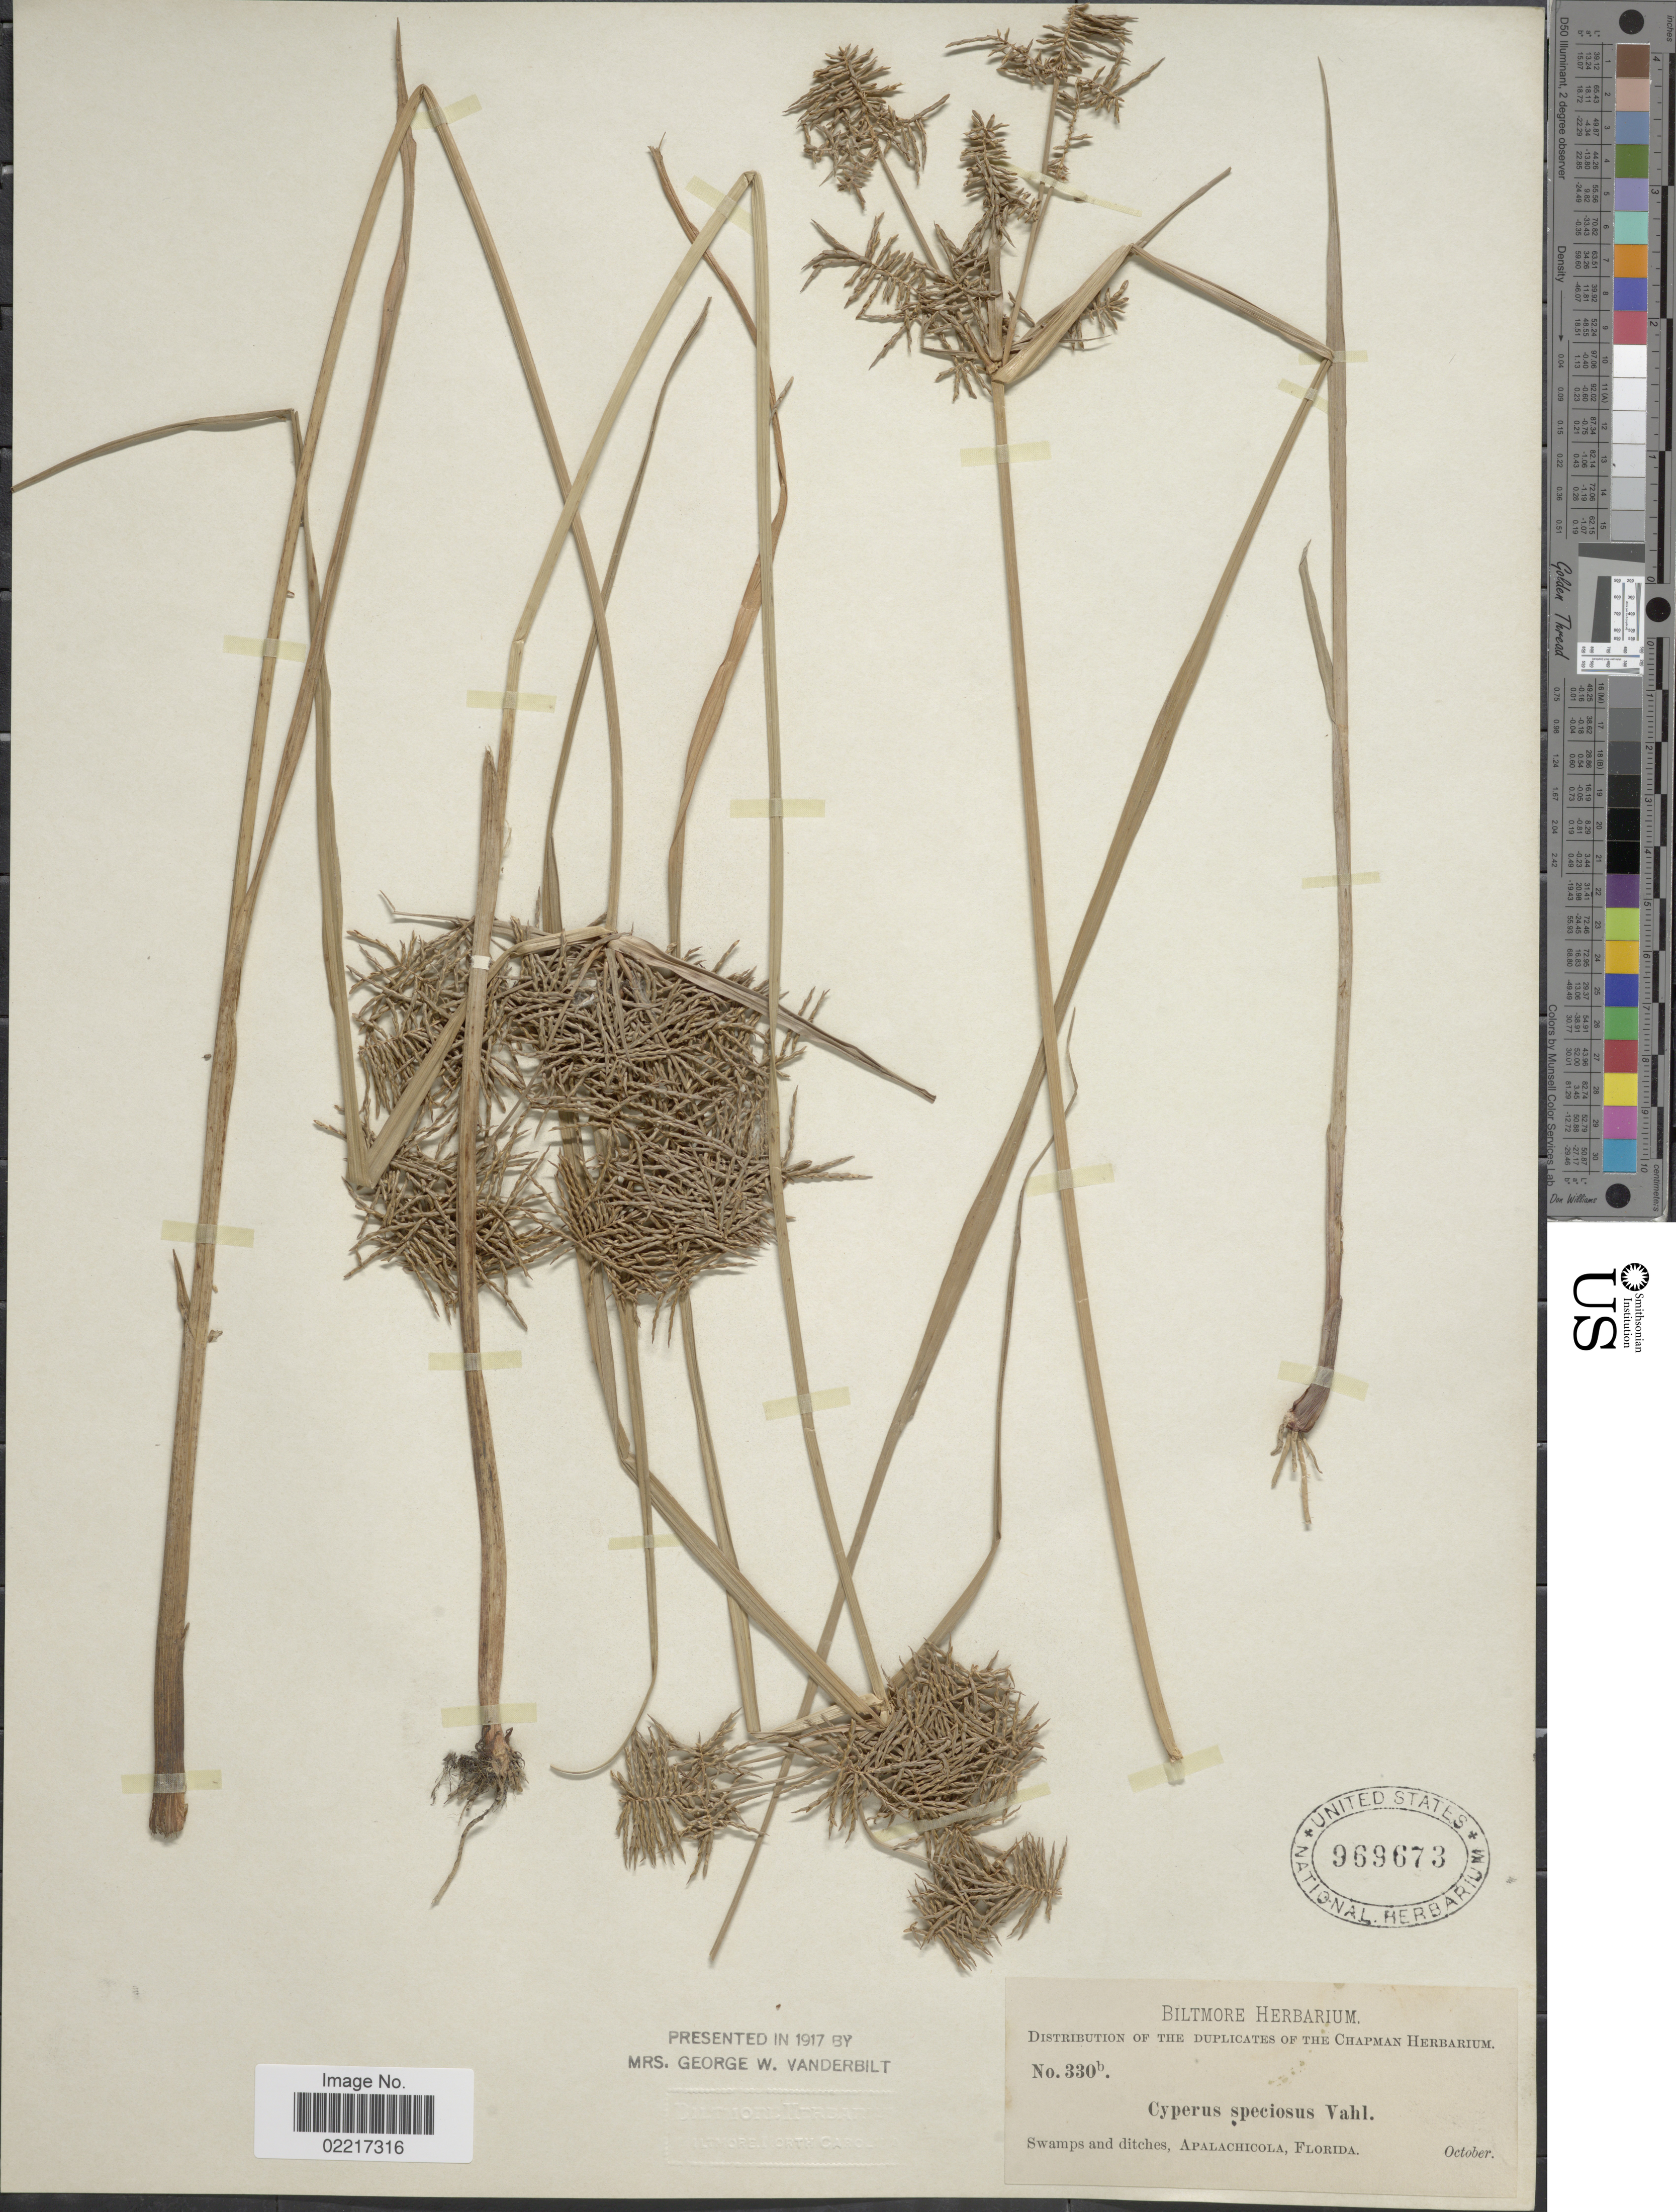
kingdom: Plantae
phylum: Tracheophyta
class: Liliopsida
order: Poales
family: Cyperaceae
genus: Cyperus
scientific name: Cyperus odoratus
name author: L.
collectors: ex herb. Biltmore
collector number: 330b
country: United States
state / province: Florida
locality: Apalachicola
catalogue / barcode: US 969673